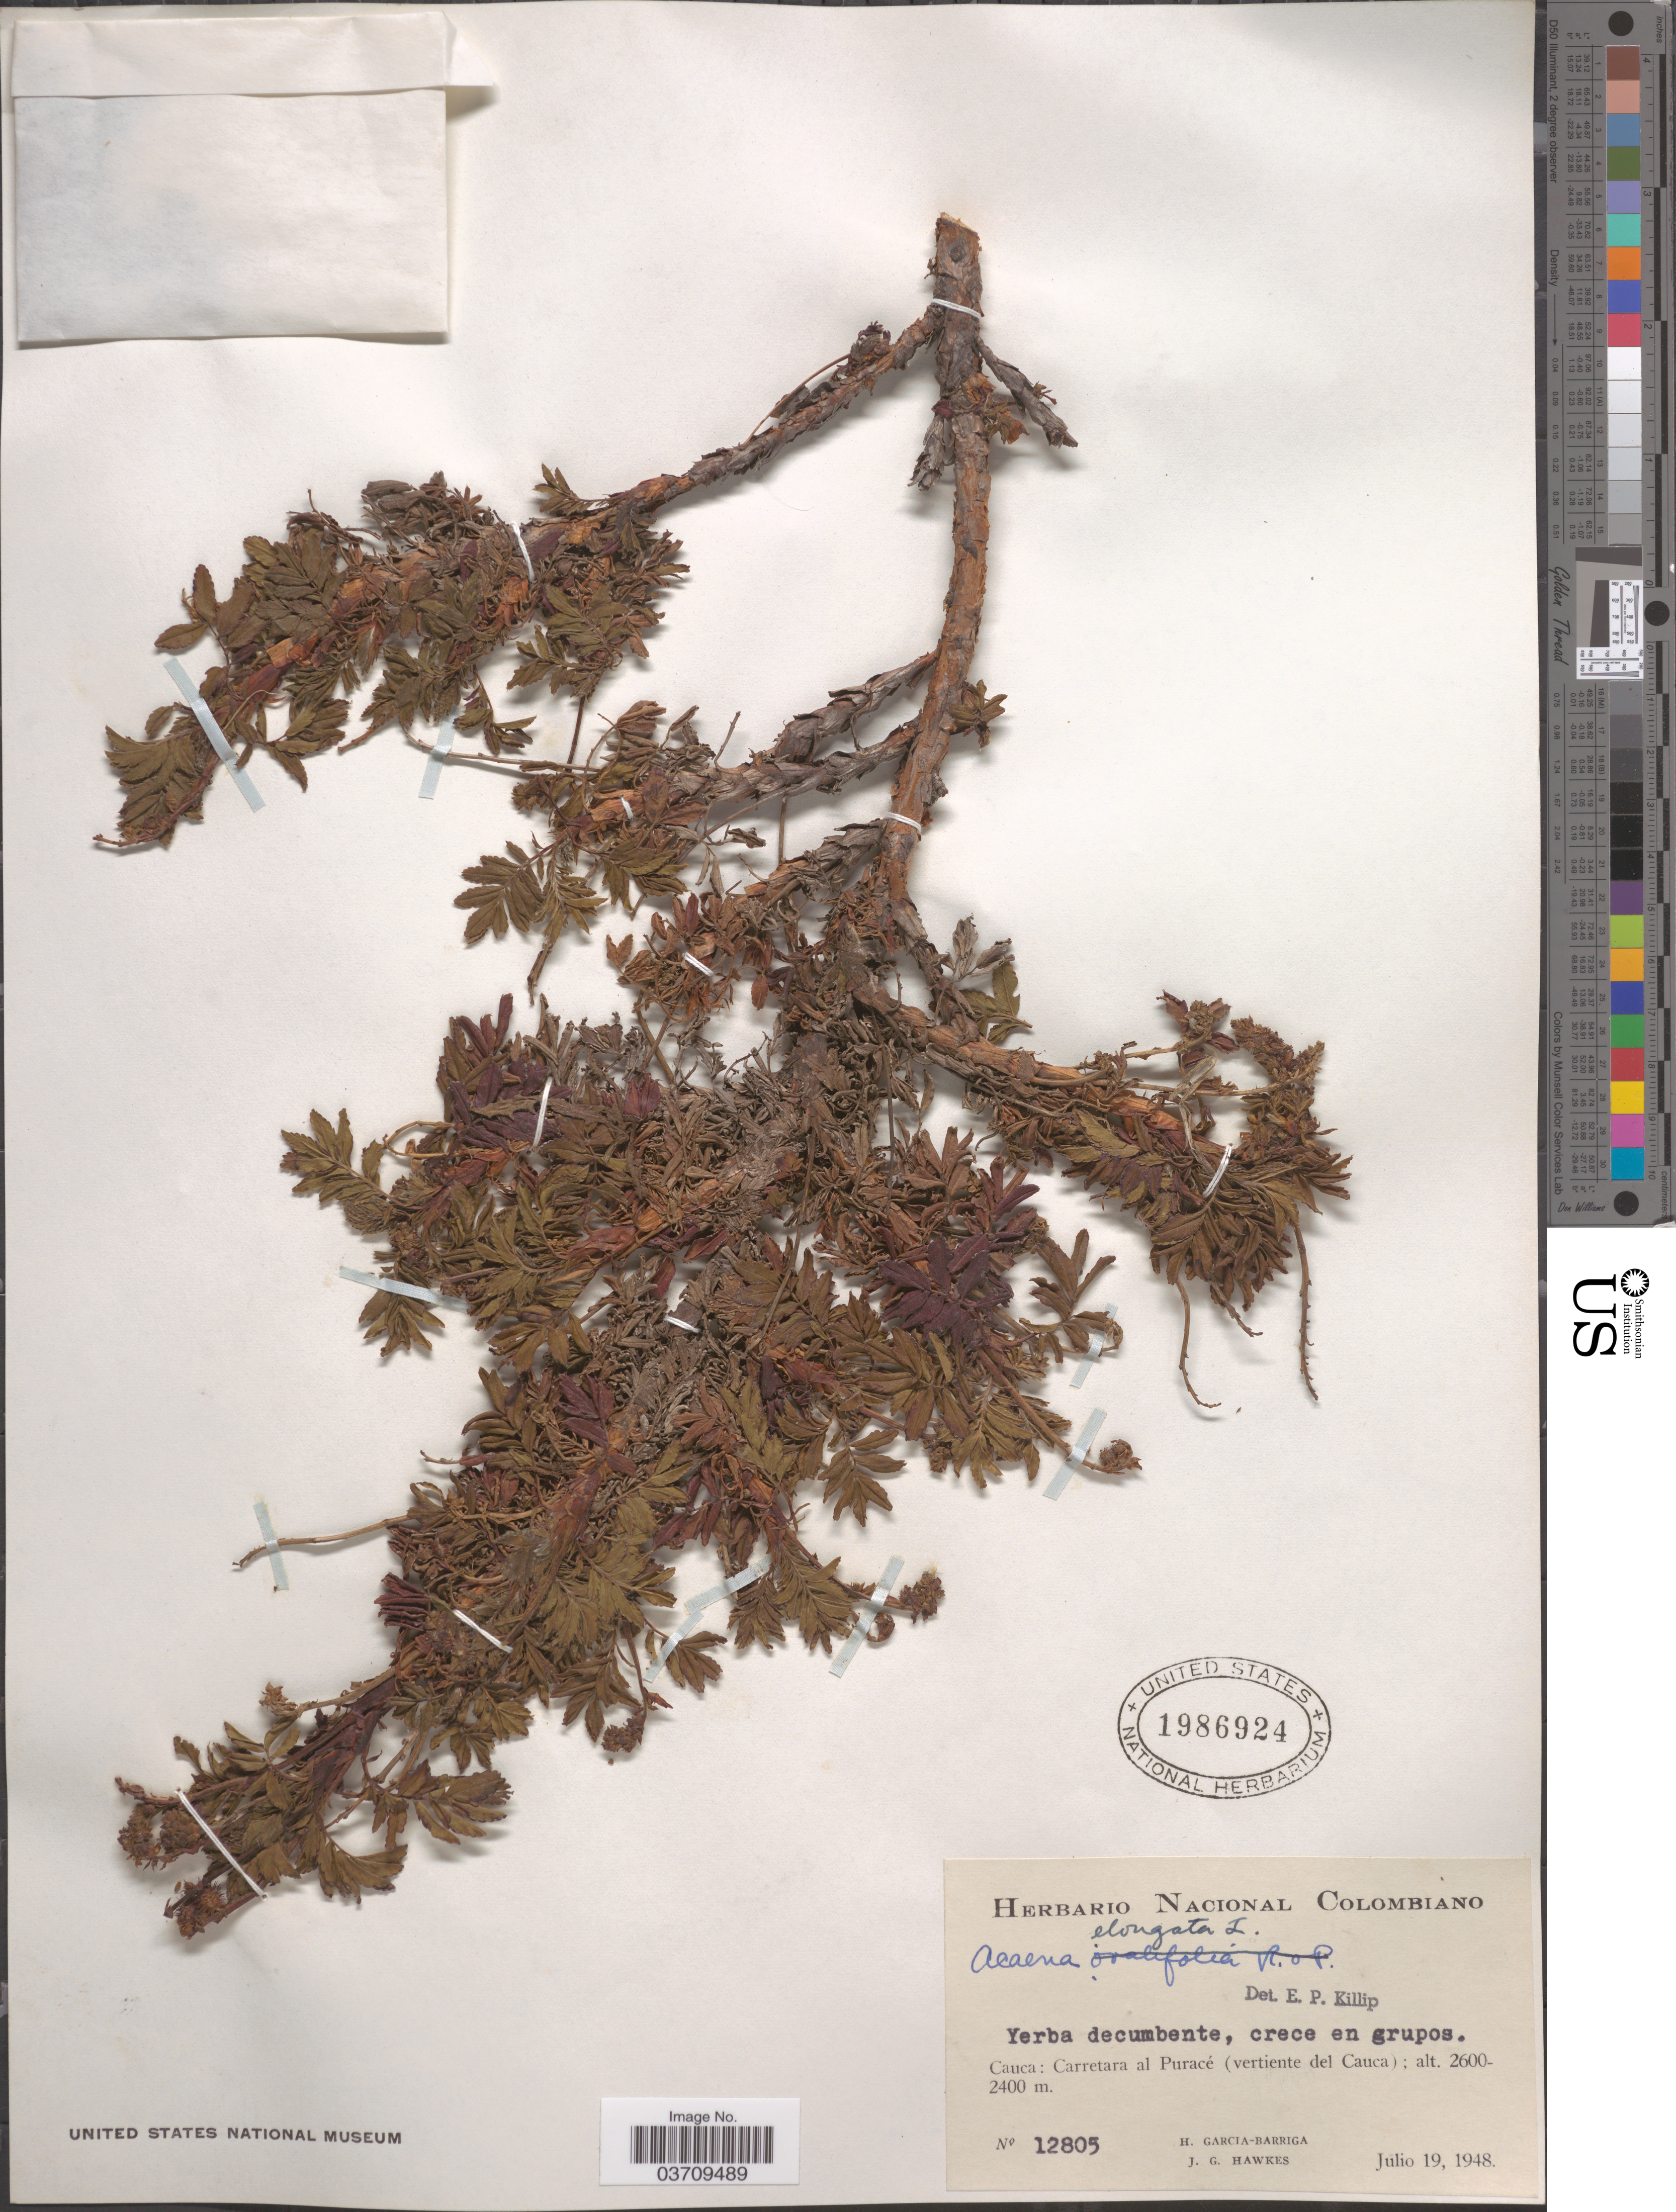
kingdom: Plantae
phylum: Tracheophyta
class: Magnoliopsida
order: Rosales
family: Rosaceae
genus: Acaena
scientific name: Acaena elongata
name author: L.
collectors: H. García Barriga & J. Hawkes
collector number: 12805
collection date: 1948-07-19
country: Colombia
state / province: Cauca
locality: Carretera al Puracé (vertiente del Cauca).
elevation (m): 2400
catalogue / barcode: US 1986924